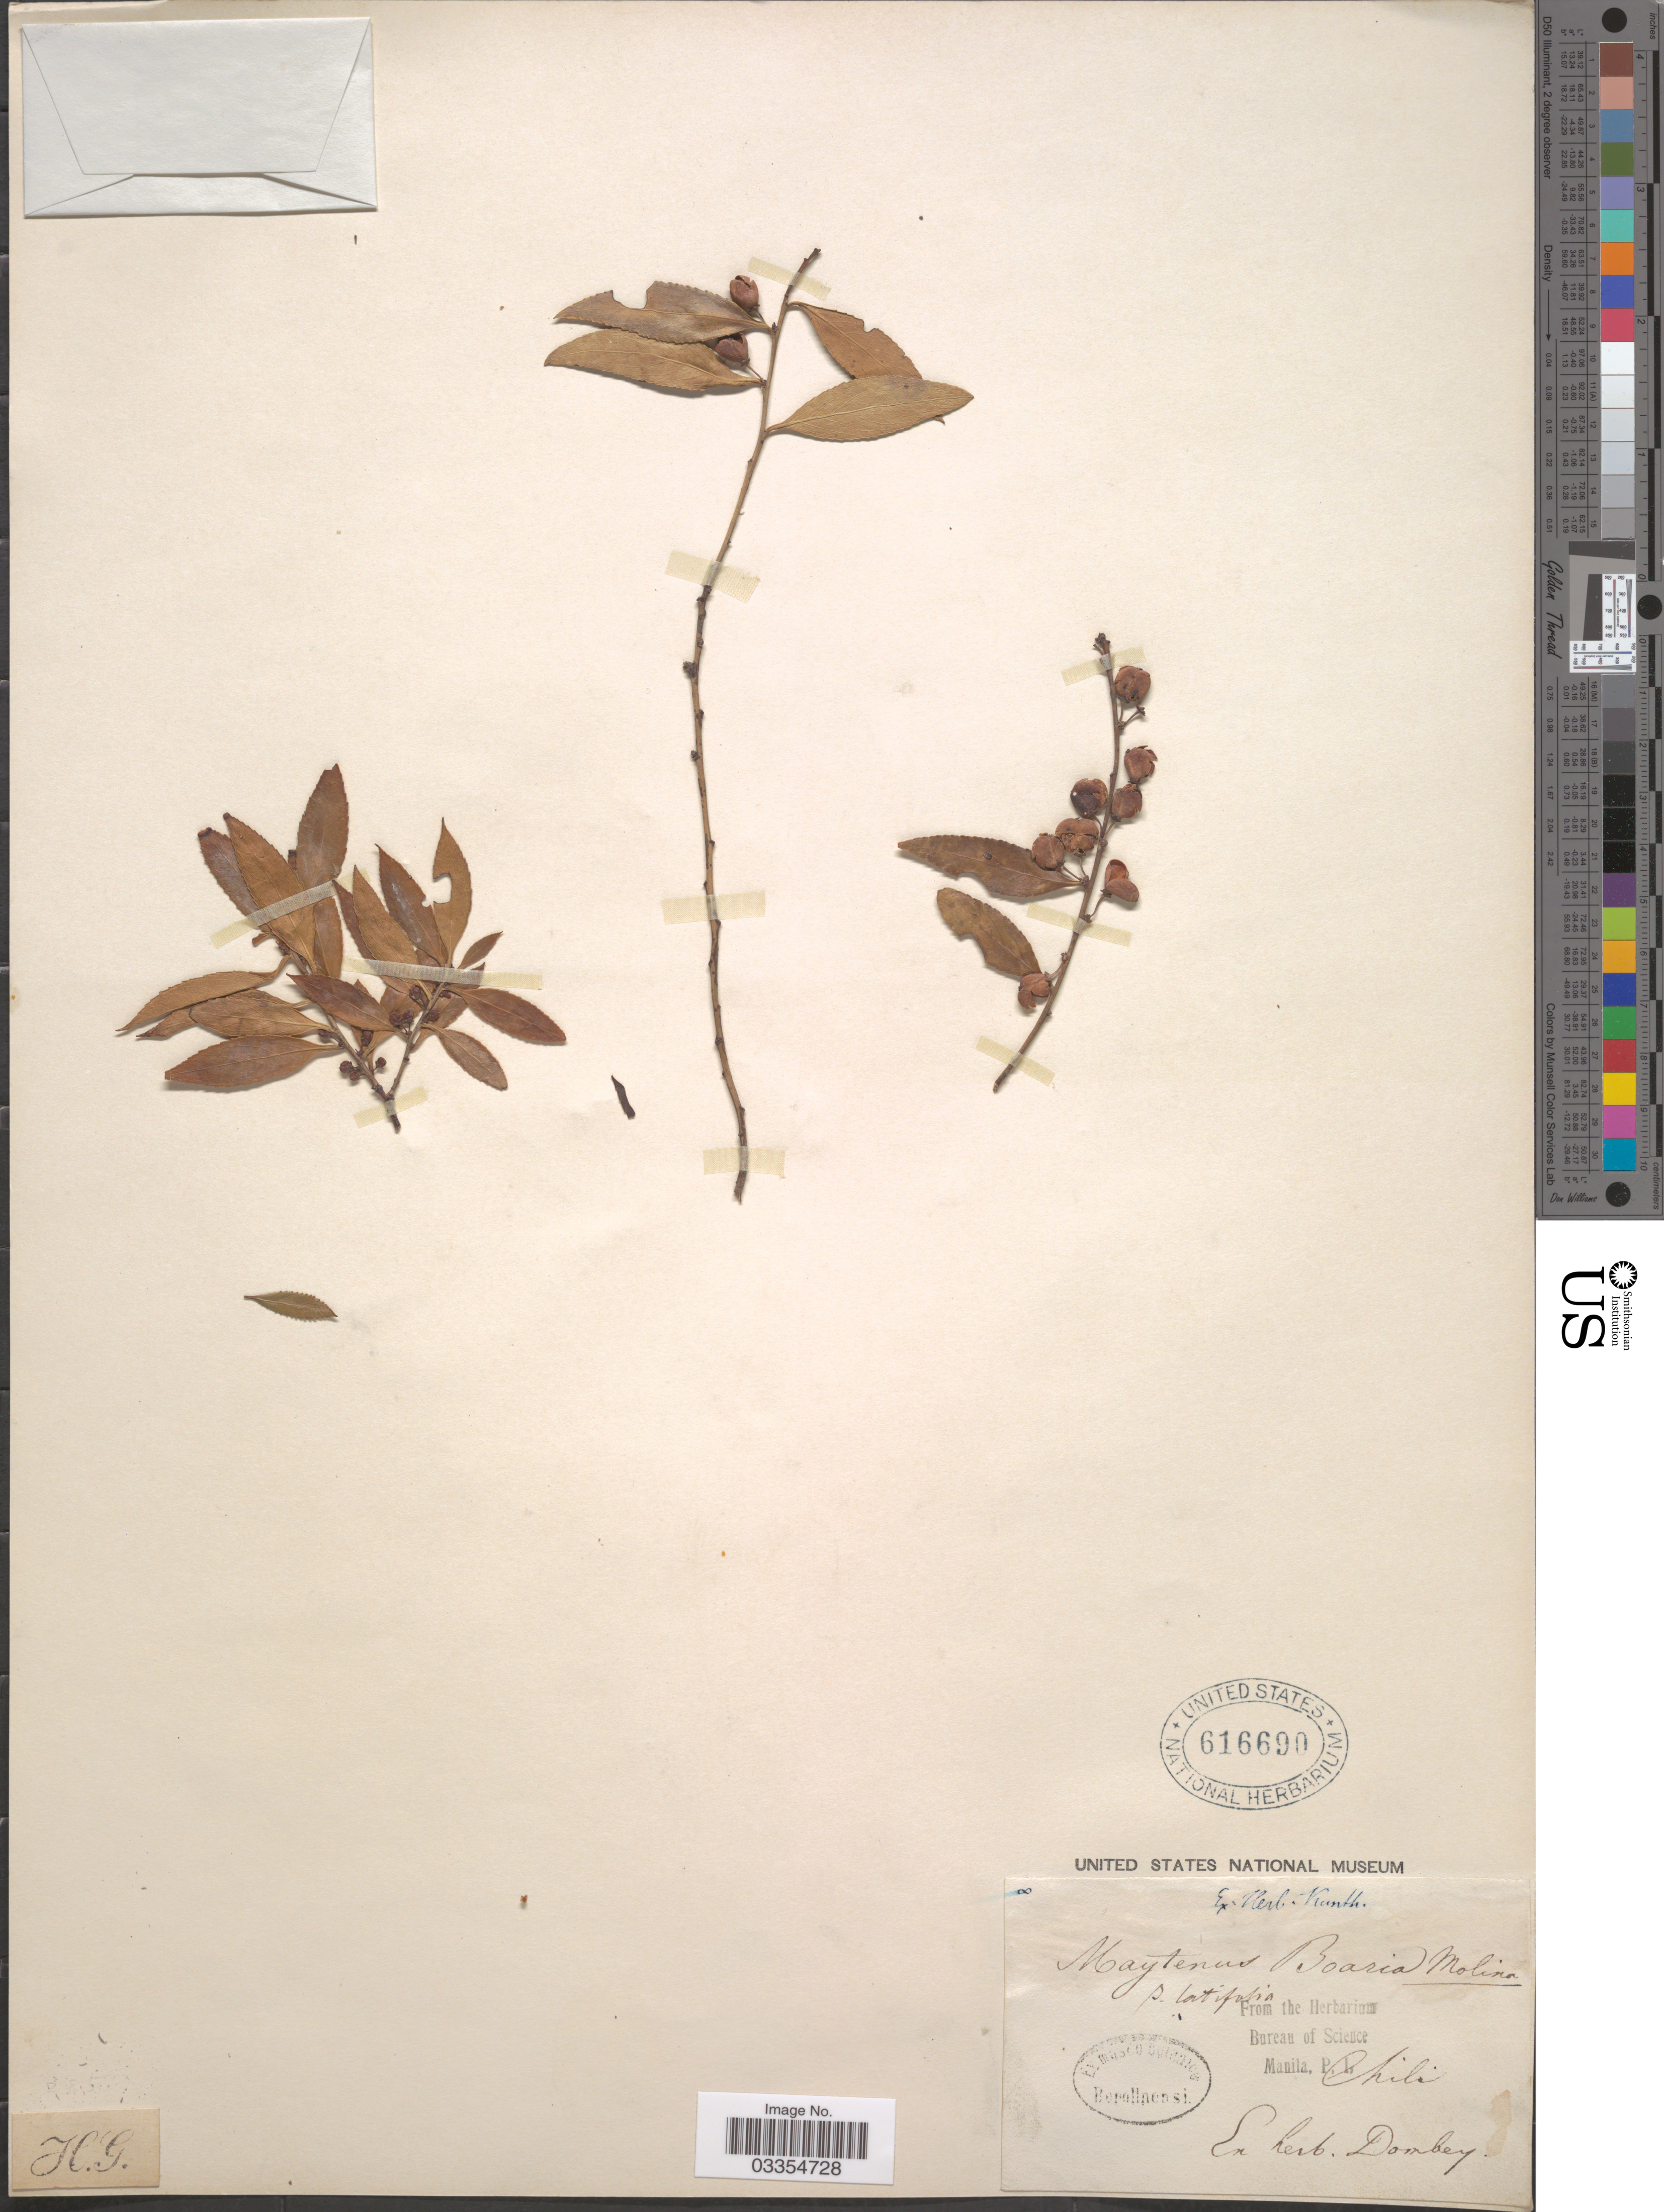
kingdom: Plantae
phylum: Tracheophyta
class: Magnoliopsida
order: Celastrales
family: Celastraceae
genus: Maytenus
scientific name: Maytenus boaria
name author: Molina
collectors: ex herb. Dombey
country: Chile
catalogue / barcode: US 616690